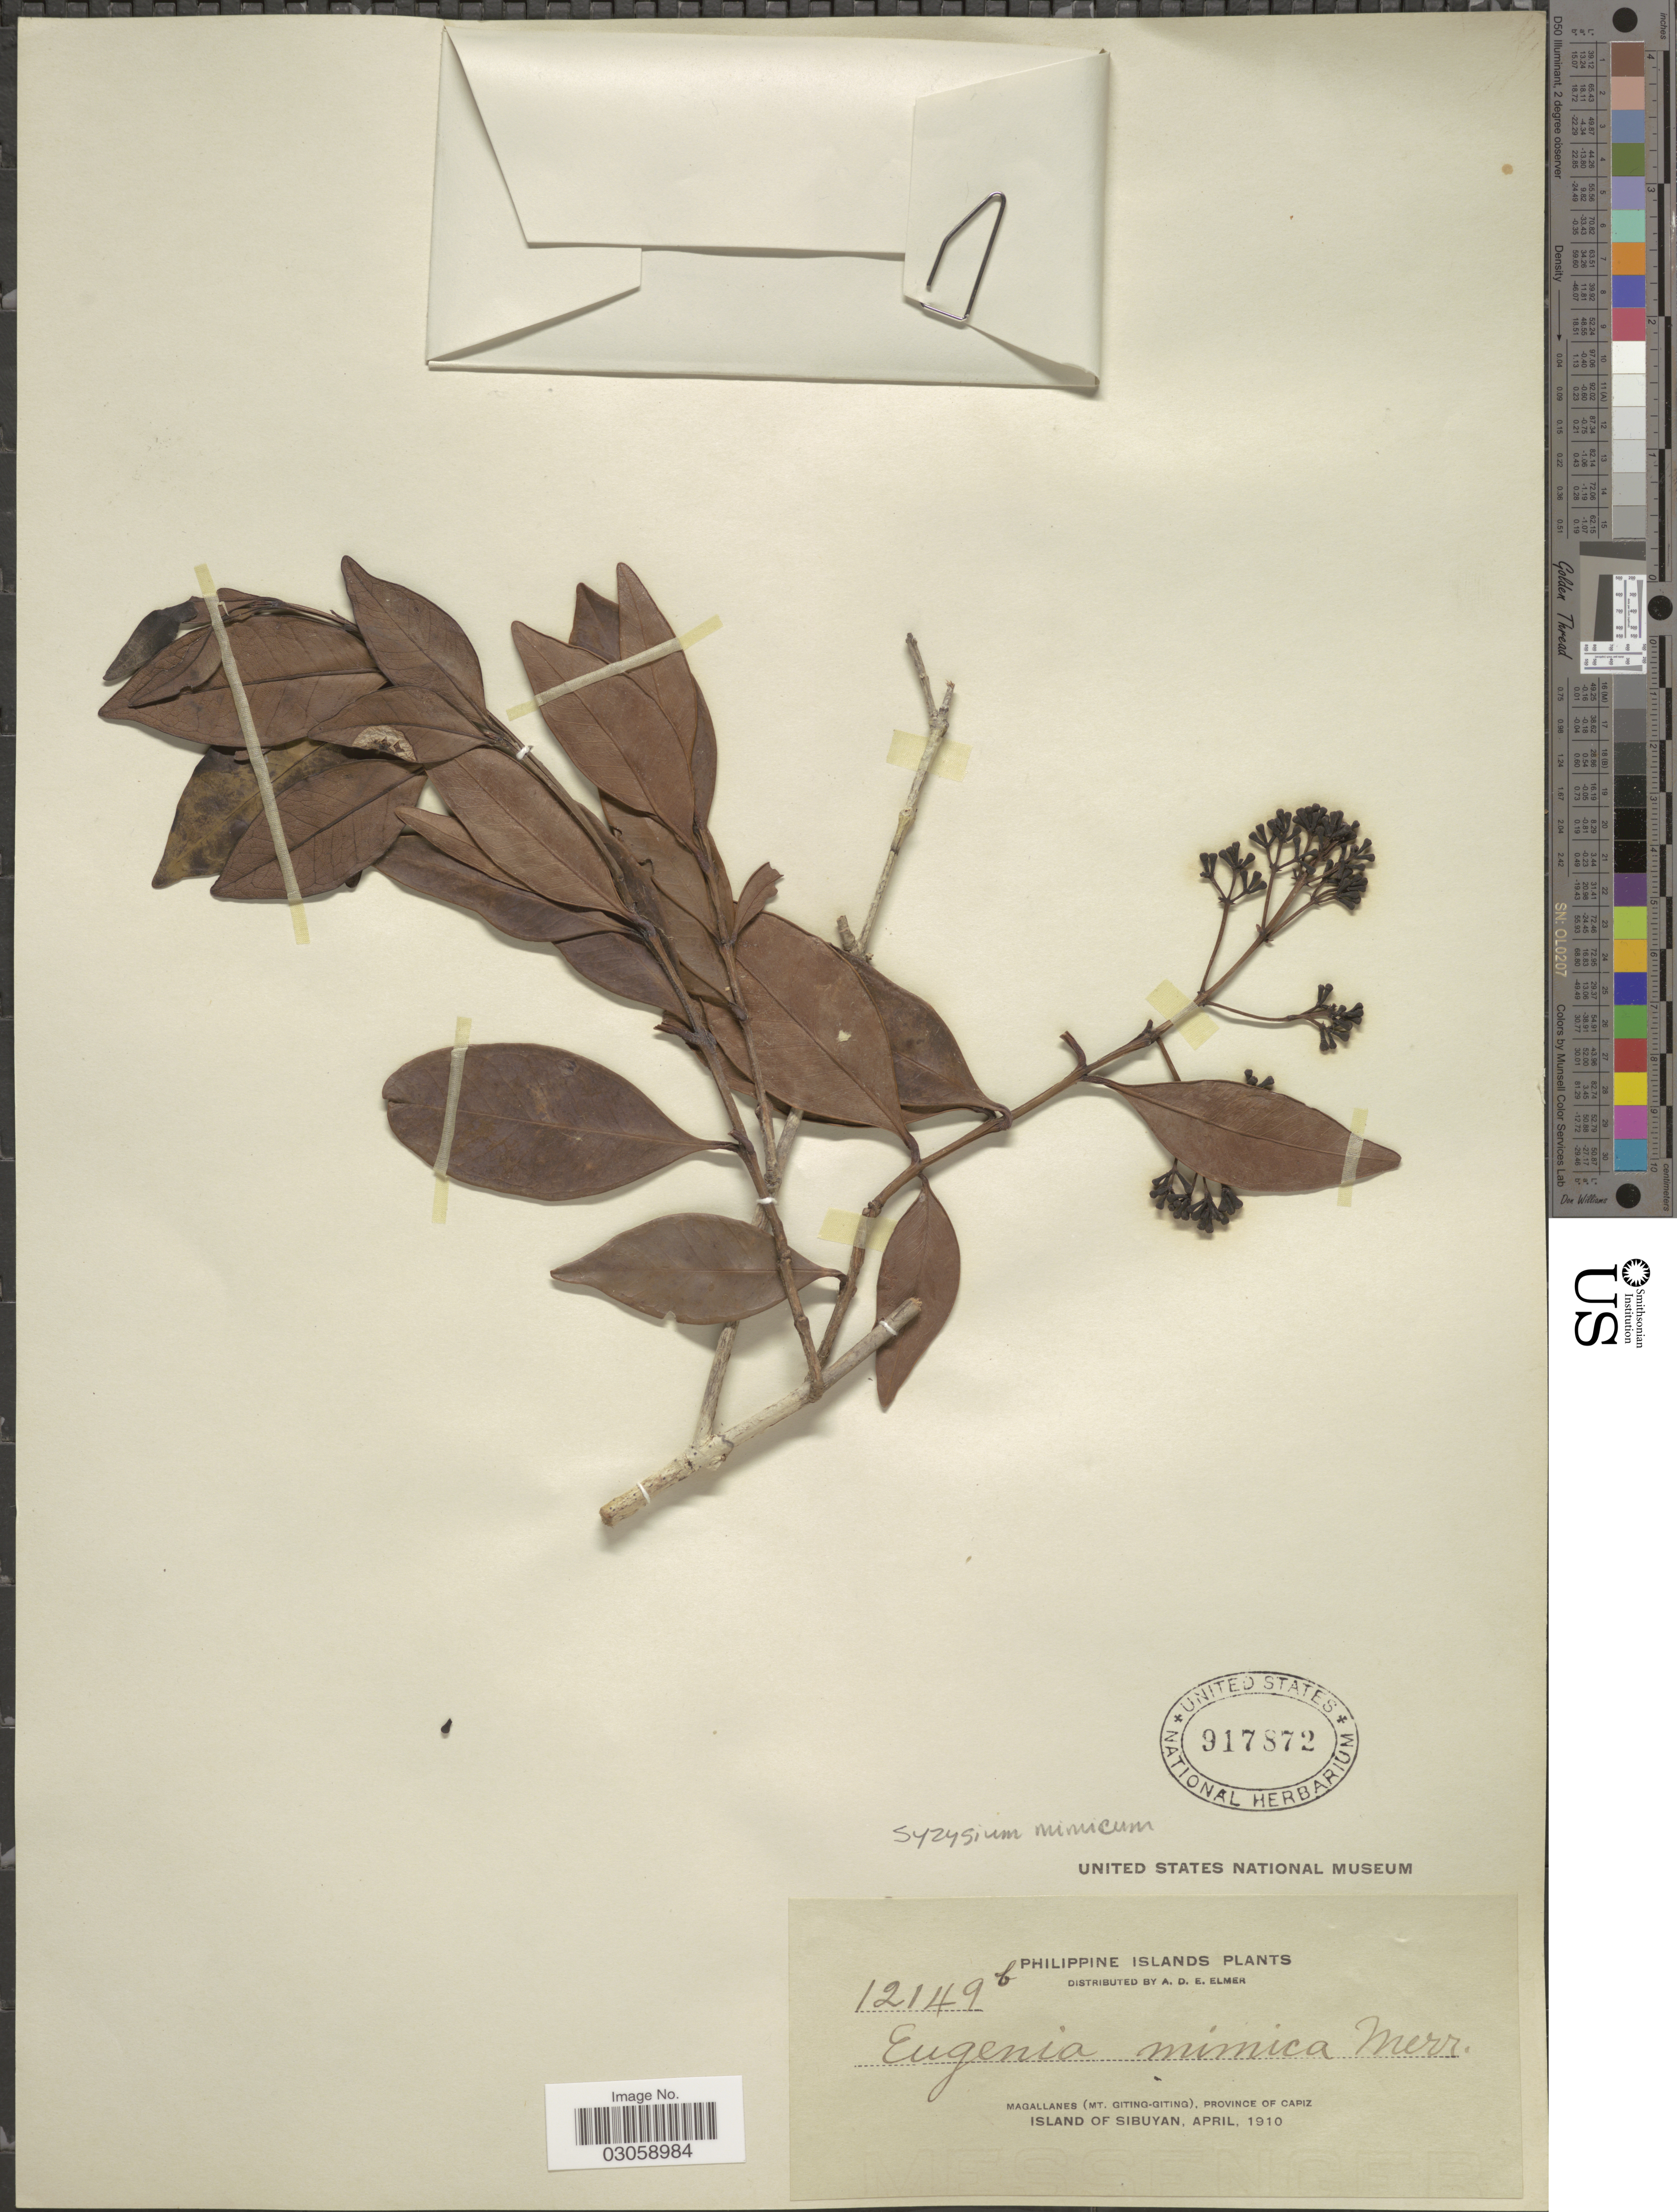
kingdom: Plantae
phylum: Tracheophyta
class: Magnoliopsida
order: Myrtales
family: Myrtaceae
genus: Syzygium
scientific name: Syzygium mimicum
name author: (Merr.) Merr.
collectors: A. D. E. Elmer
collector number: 12149b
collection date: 1910-04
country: Philippines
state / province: Western Visayas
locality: Philippine Islands, Magallanes (Mt. Giting-Giting), Province of Capiz, Island of Sibuyan.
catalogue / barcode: US 917872